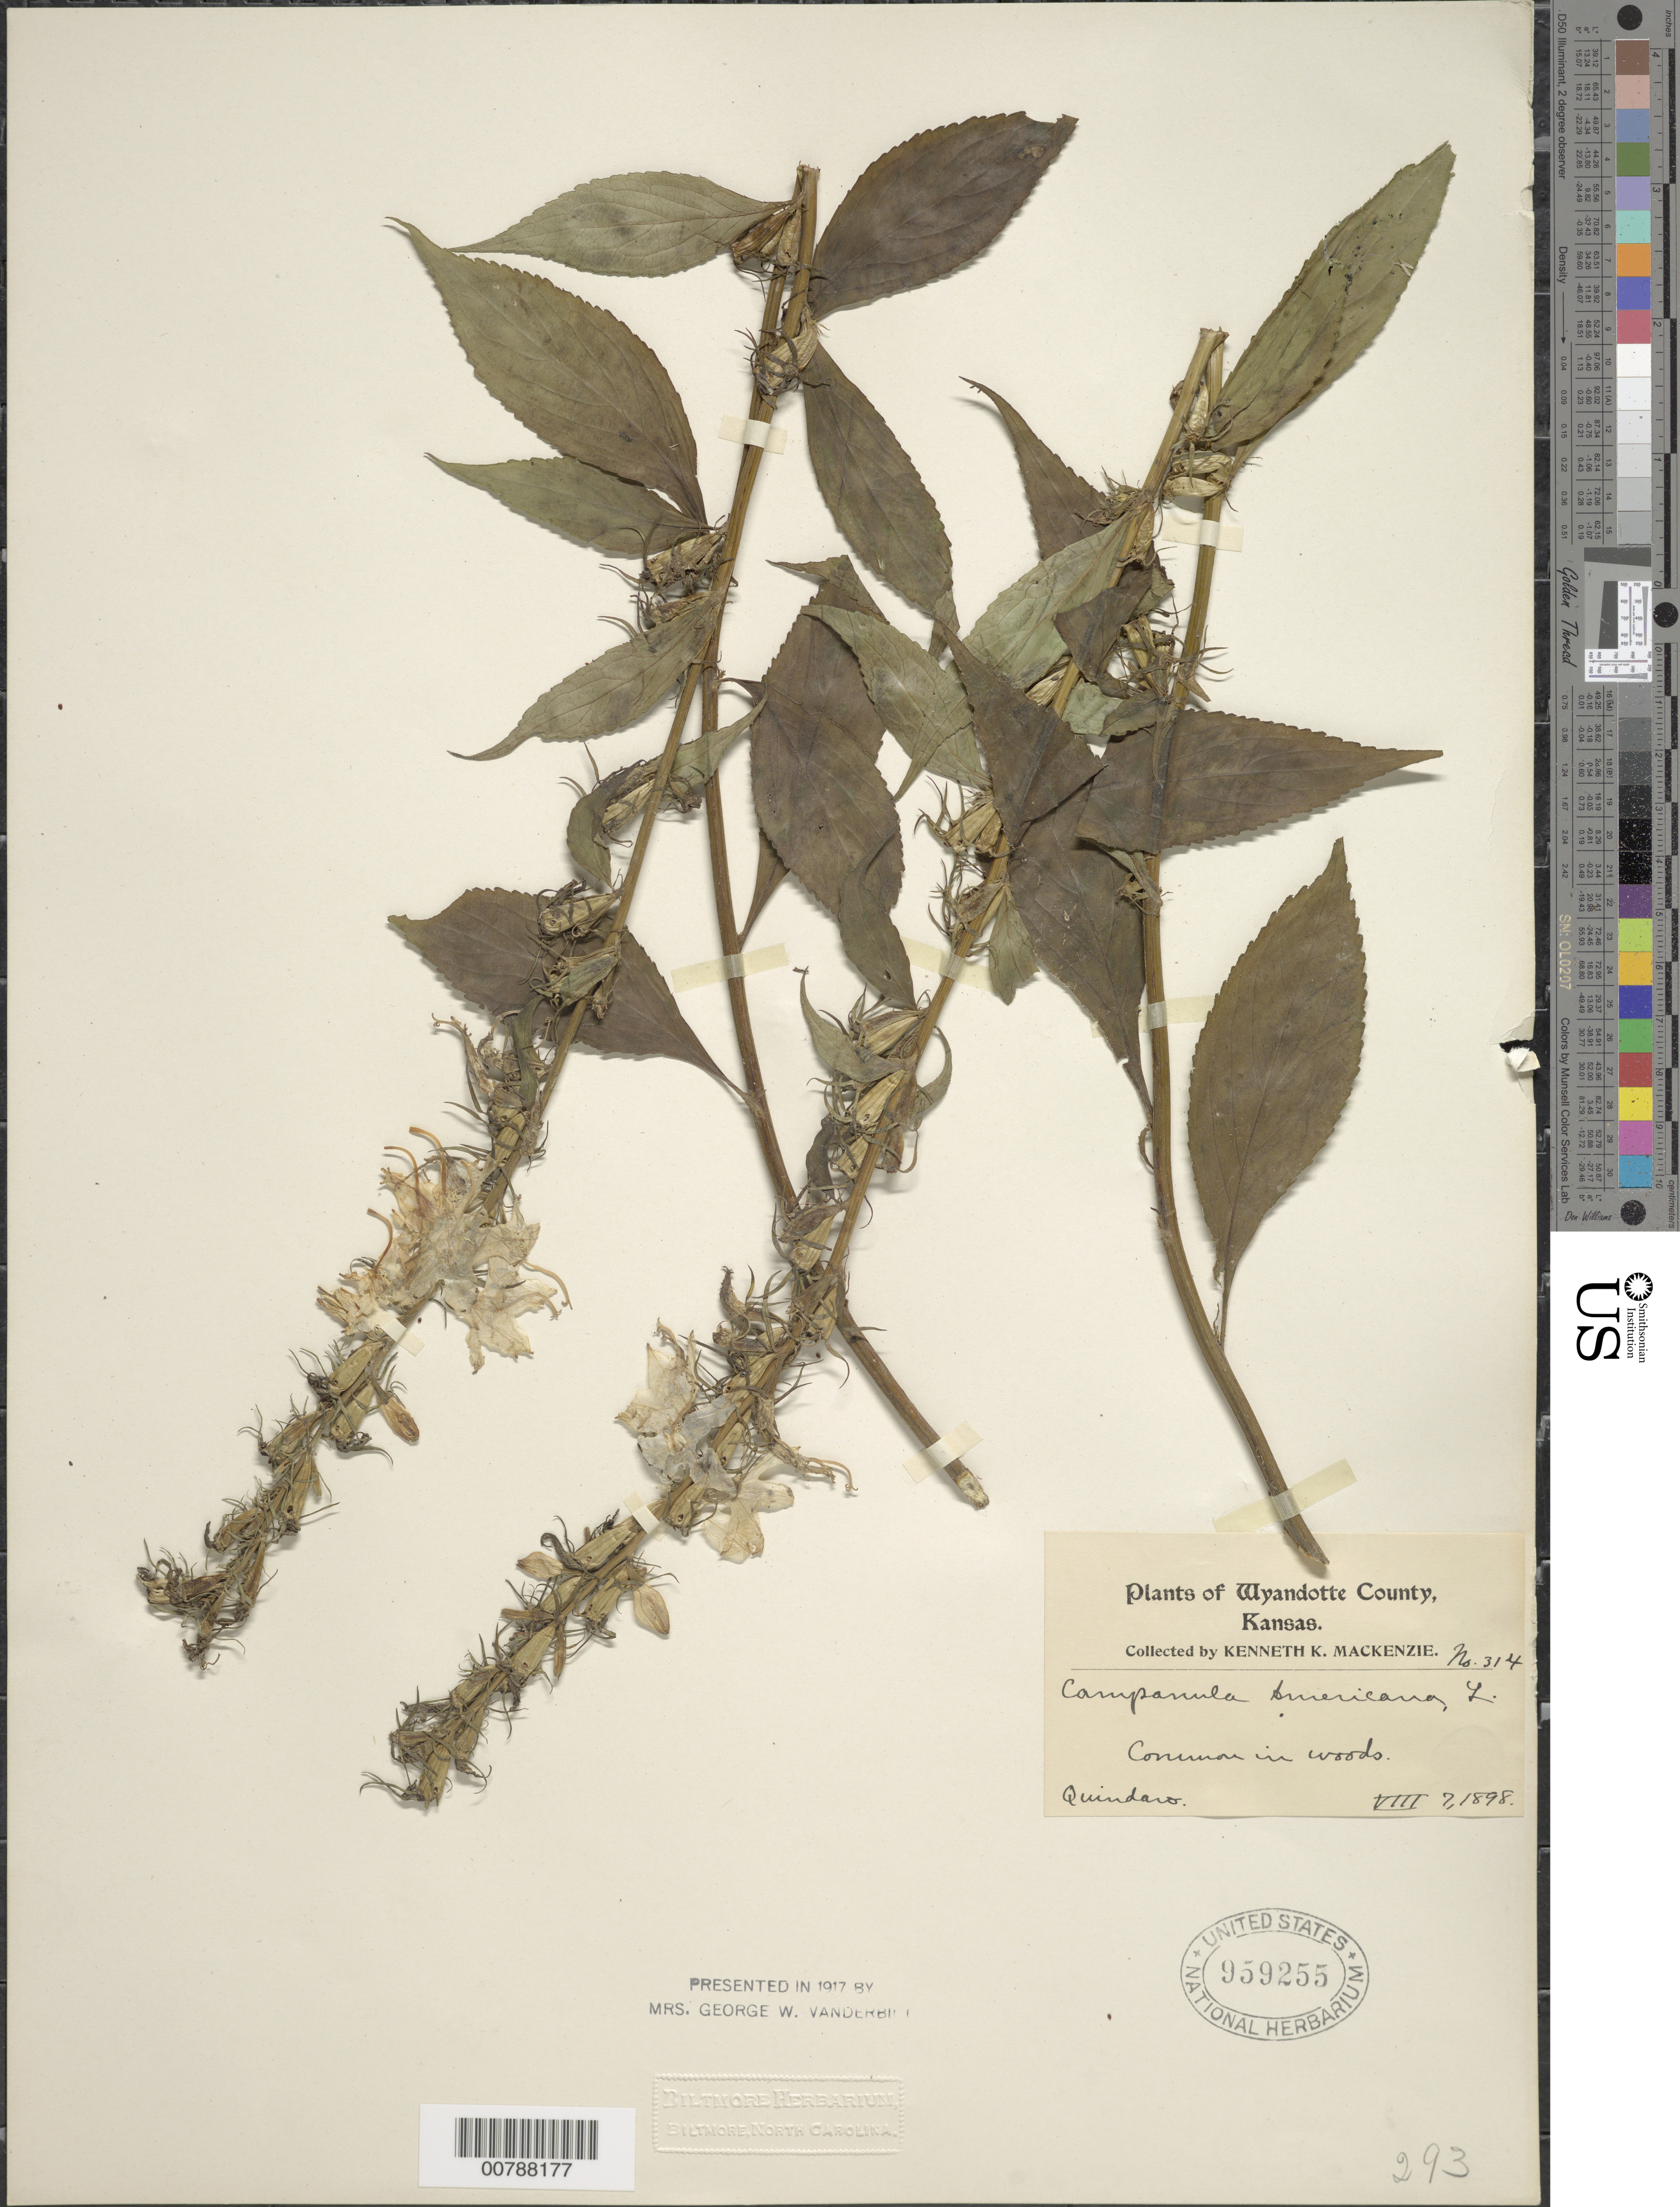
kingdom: Plantae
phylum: Tracheophyta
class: Magnoliopsida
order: Asterales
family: Campanulaceae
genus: Campanula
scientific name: Campanula americana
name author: L.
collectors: K. K. Mackenzie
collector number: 314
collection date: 1898-08-07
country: United States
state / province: Kansas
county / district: Wyandotte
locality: Quindaro.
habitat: Common in woods.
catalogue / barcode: US 959255